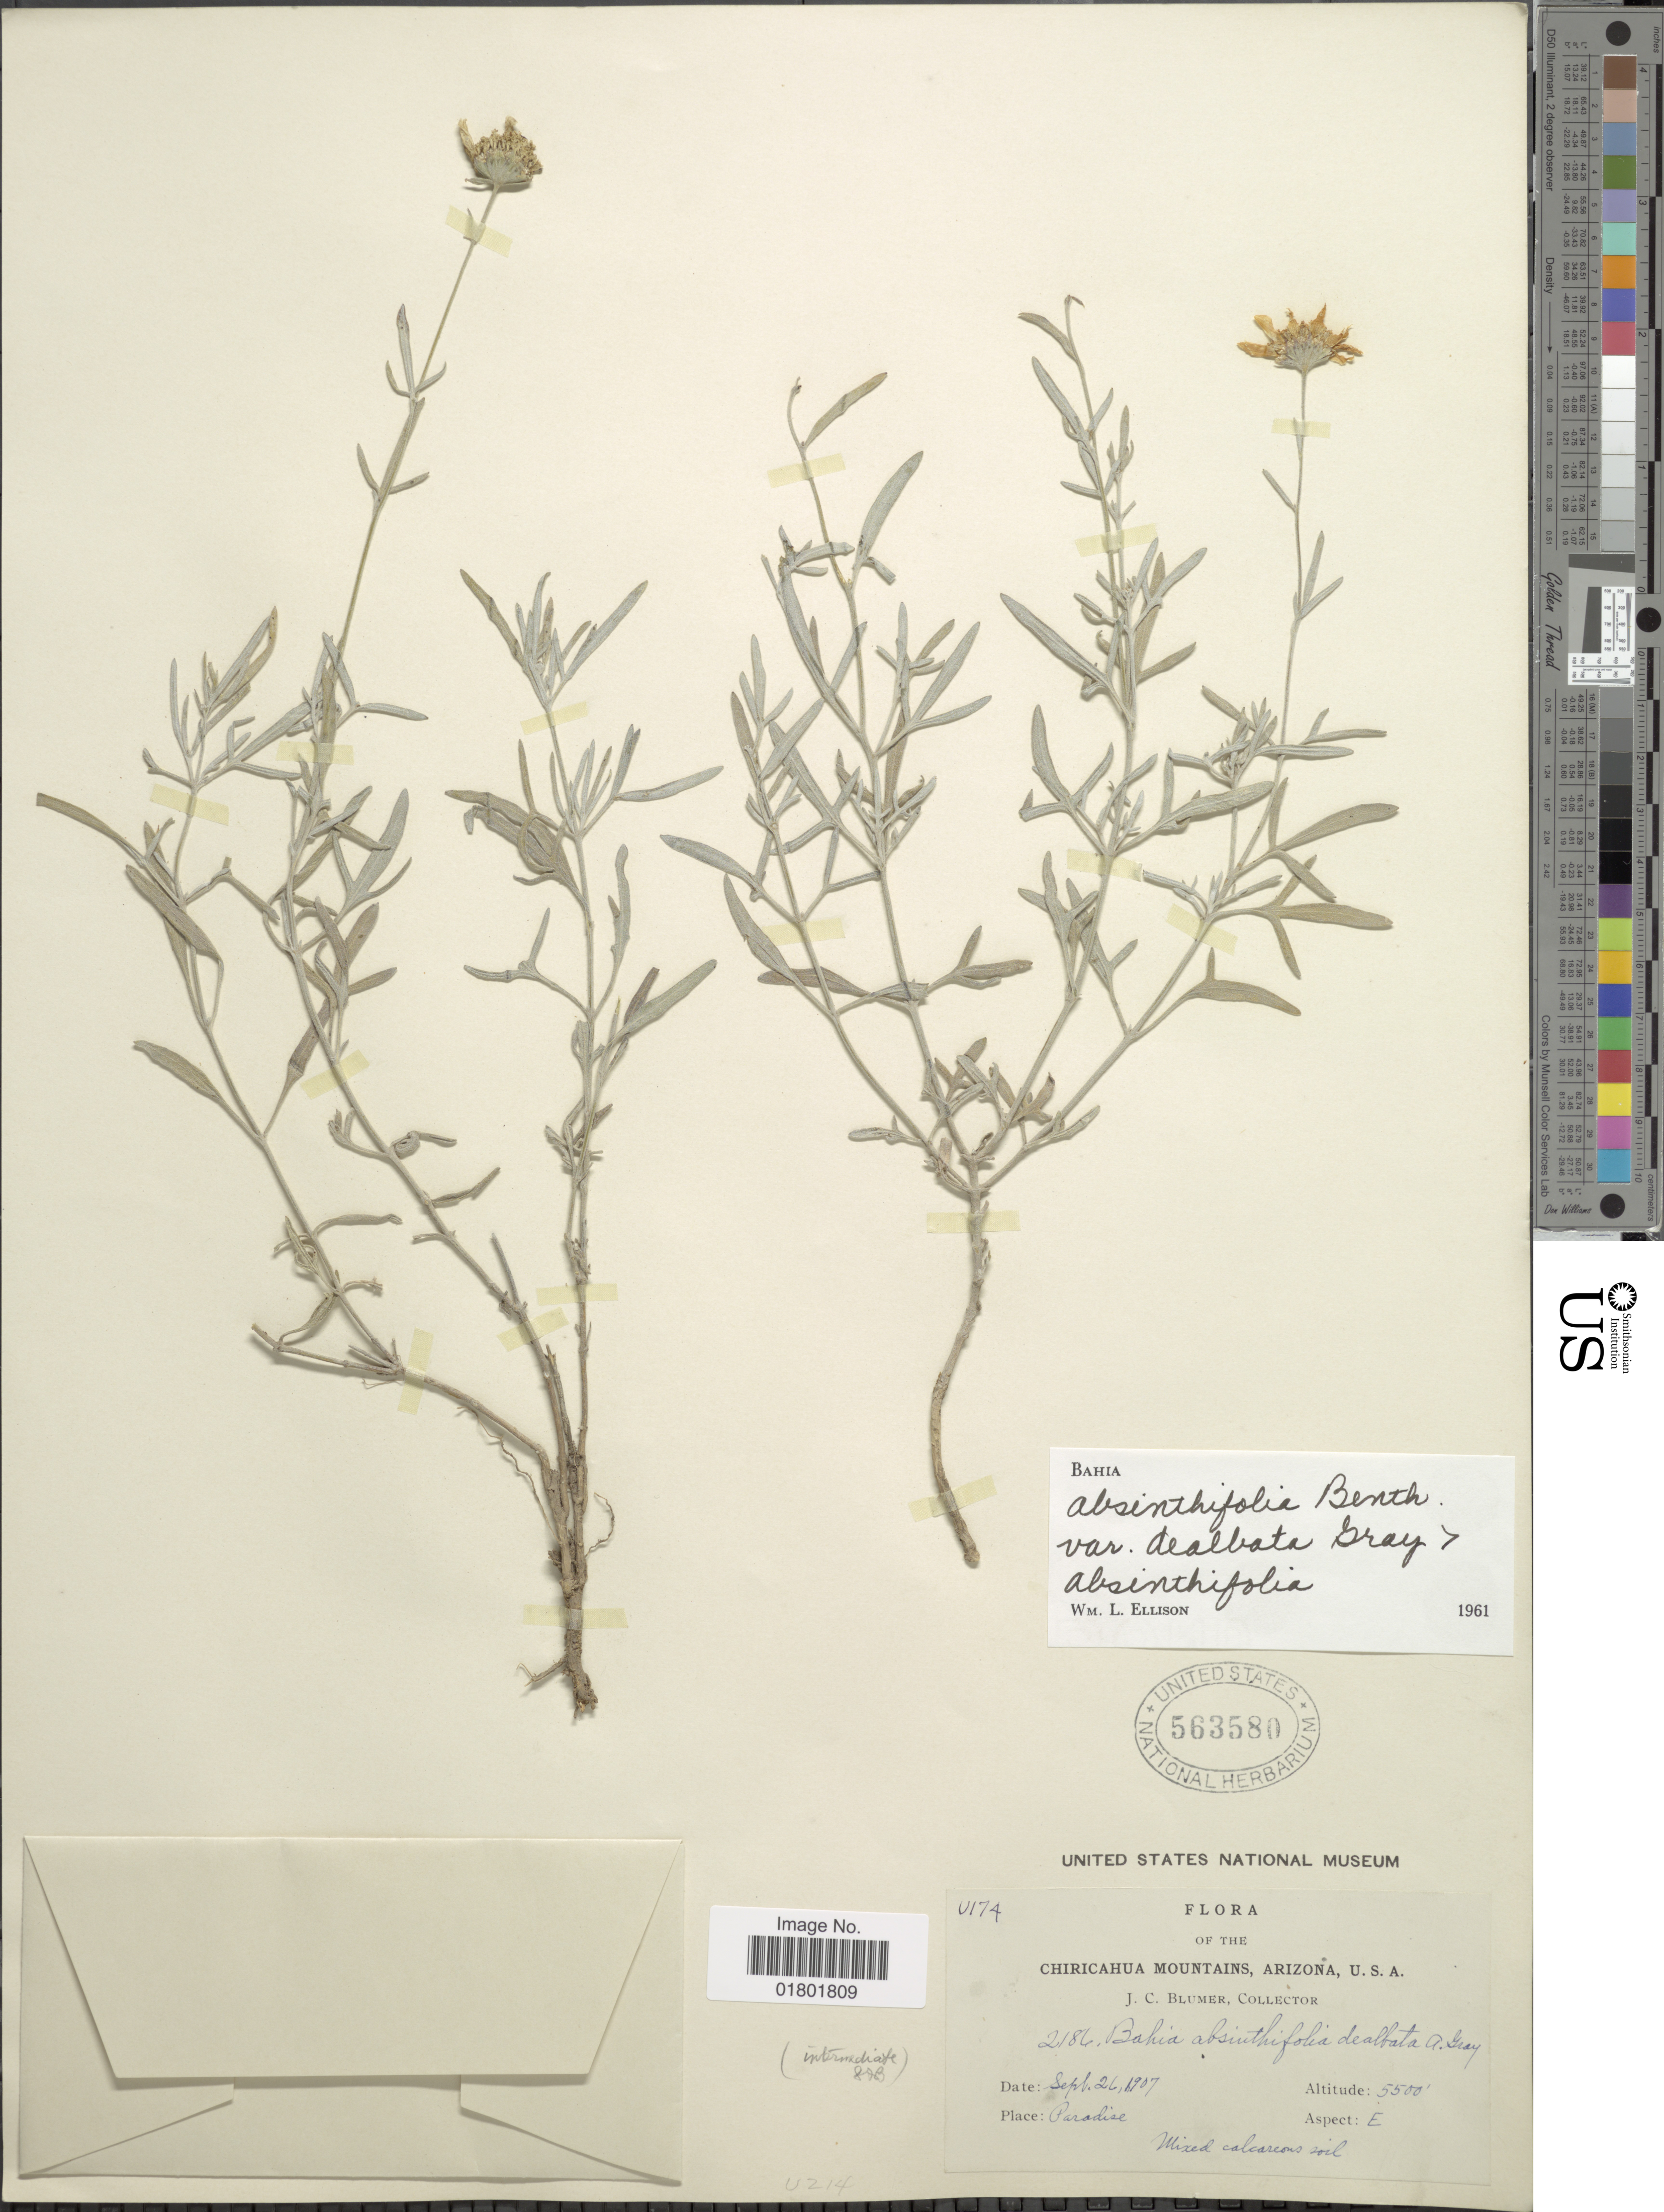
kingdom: Plantae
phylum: Tracheophyta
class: Magnoliopsida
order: Asterales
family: Asteraceae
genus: Bahia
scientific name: Bahia absinthifolia var. dealbata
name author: A. Gray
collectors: J. C. Blumer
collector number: U17A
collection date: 1907-09-26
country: United States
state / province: Arizona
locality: Chiricahua Mountains, Paradise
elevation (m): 1676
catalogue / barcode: US 563580